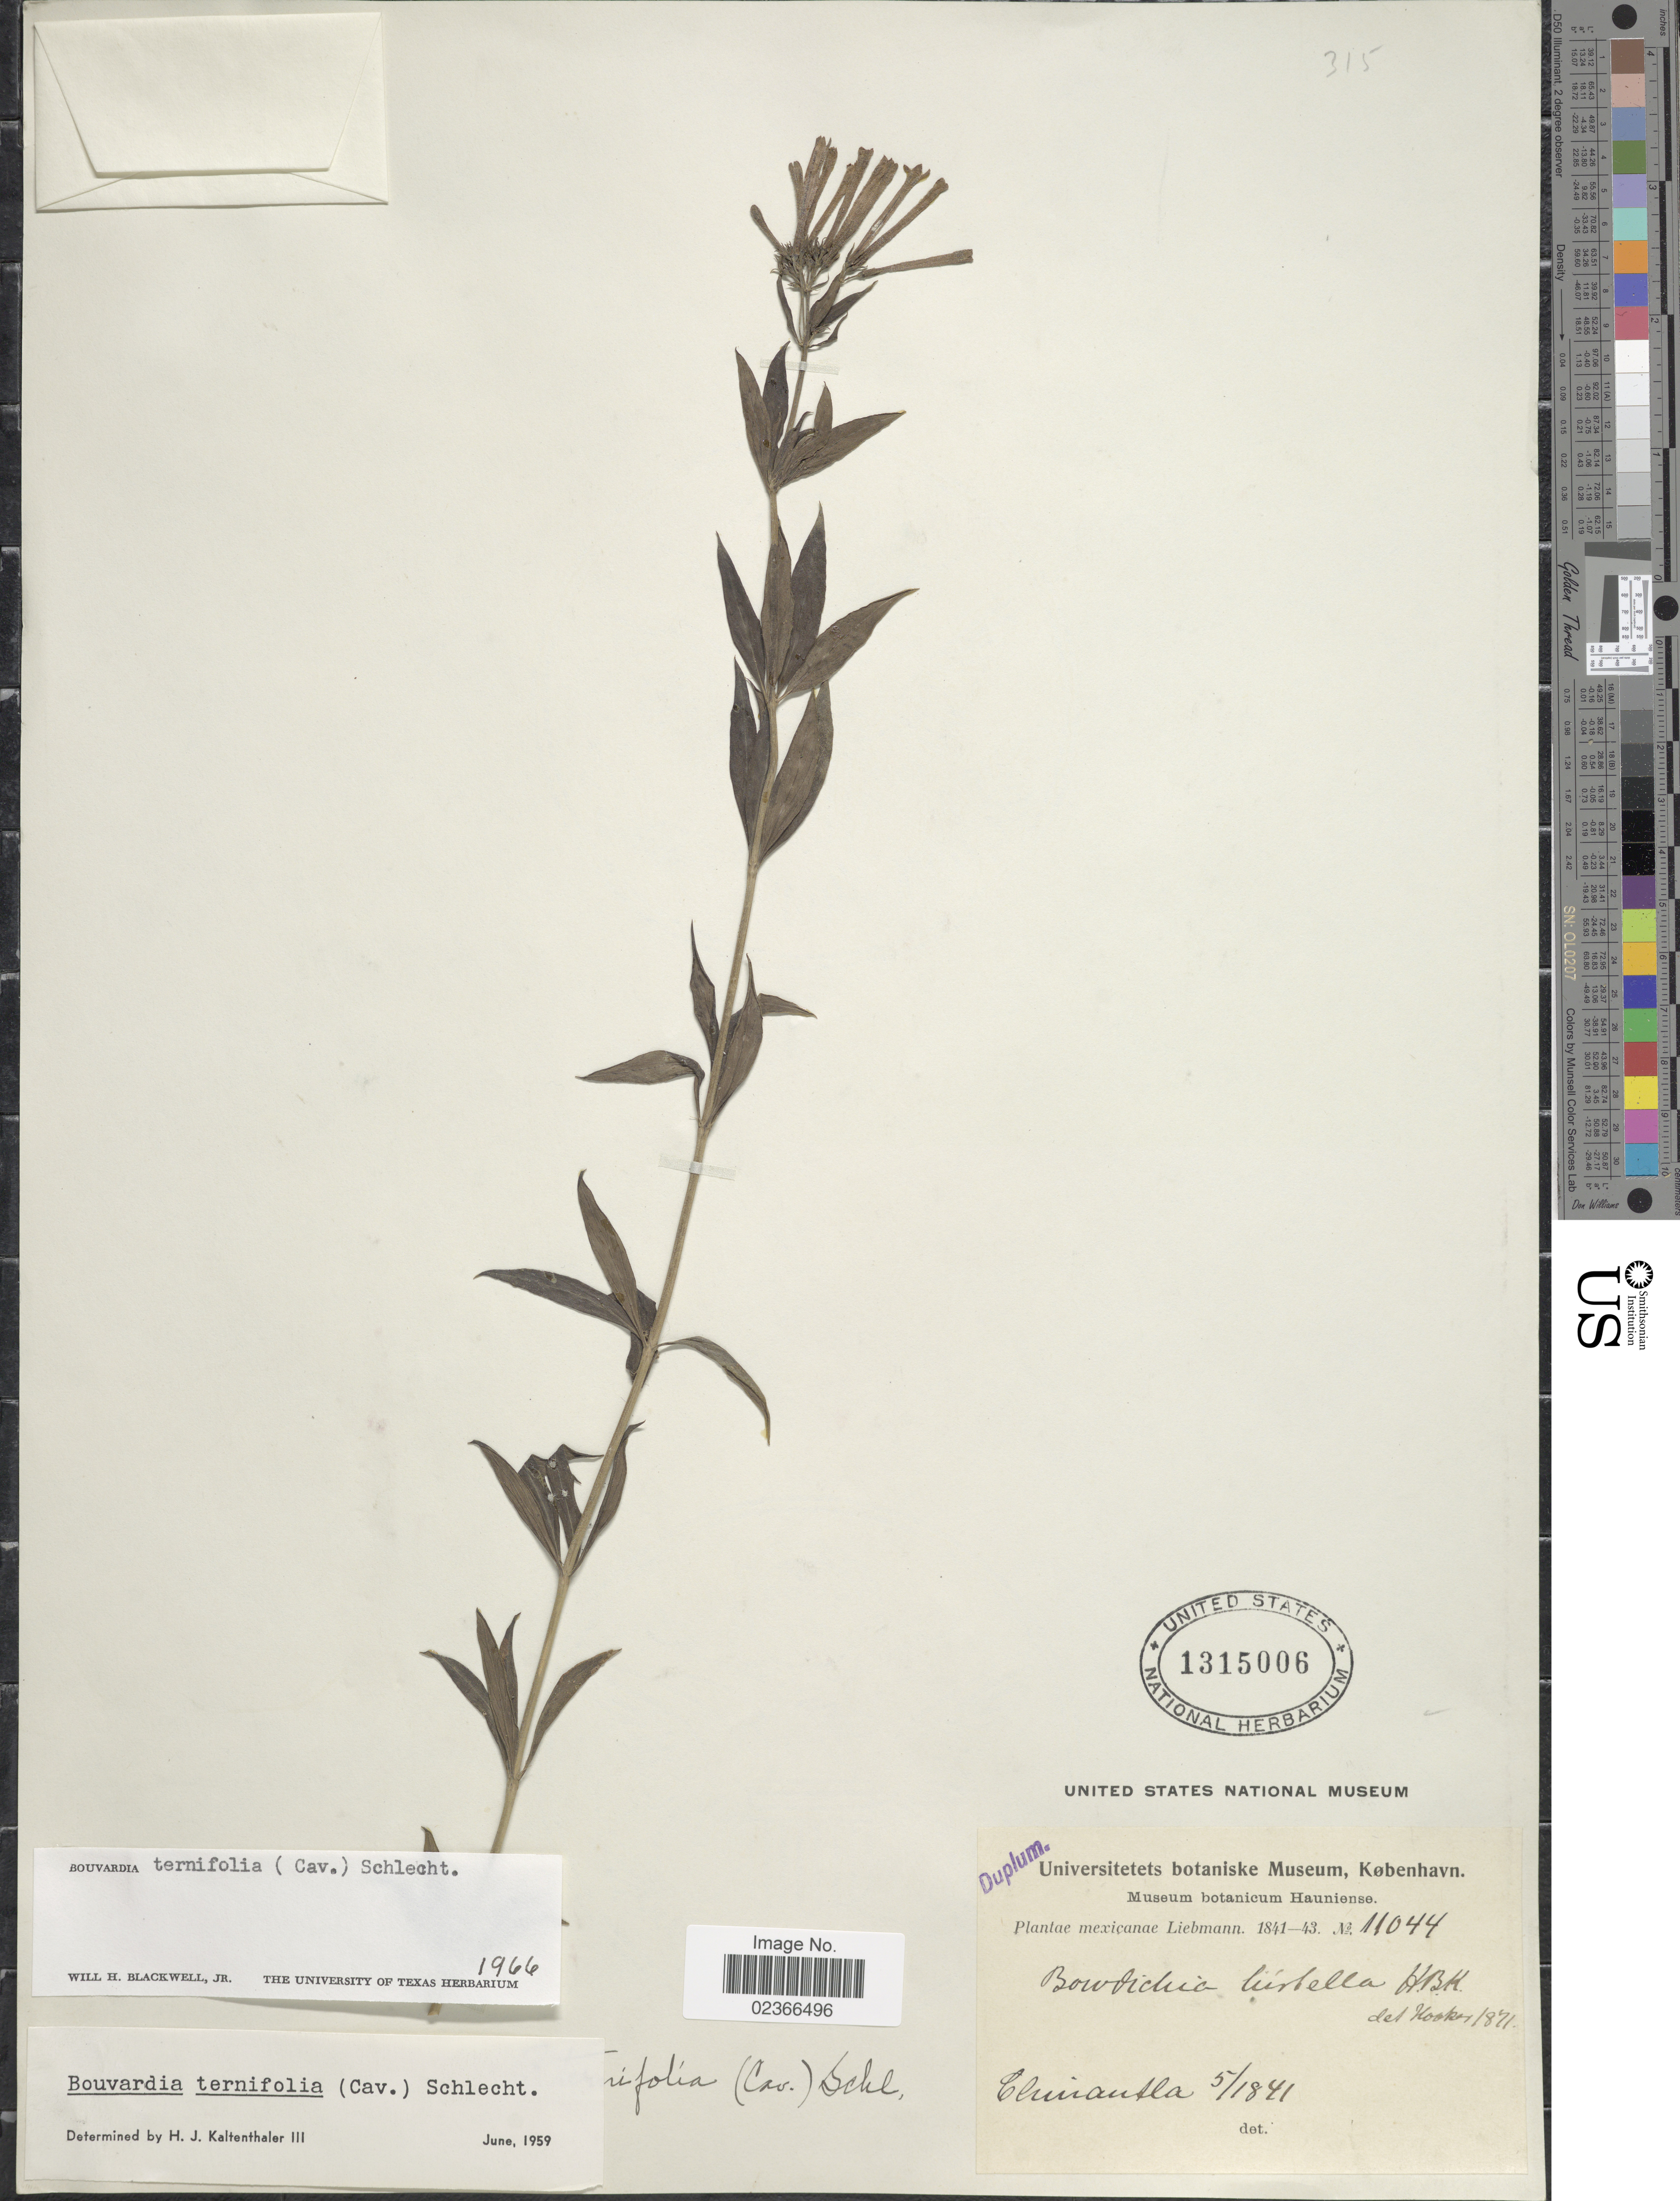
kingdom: Plantae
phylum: Tracheophyta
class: Magnoliopsida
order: Gentianales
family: Rubiaceae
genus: Bouvardia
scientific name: Bouvardia ternifolia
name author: (Cav.) Schltdl.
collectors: Liebmann, --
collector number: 11044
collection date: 1841-05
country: Mexico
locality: Chinautla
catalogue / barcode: US 1315006